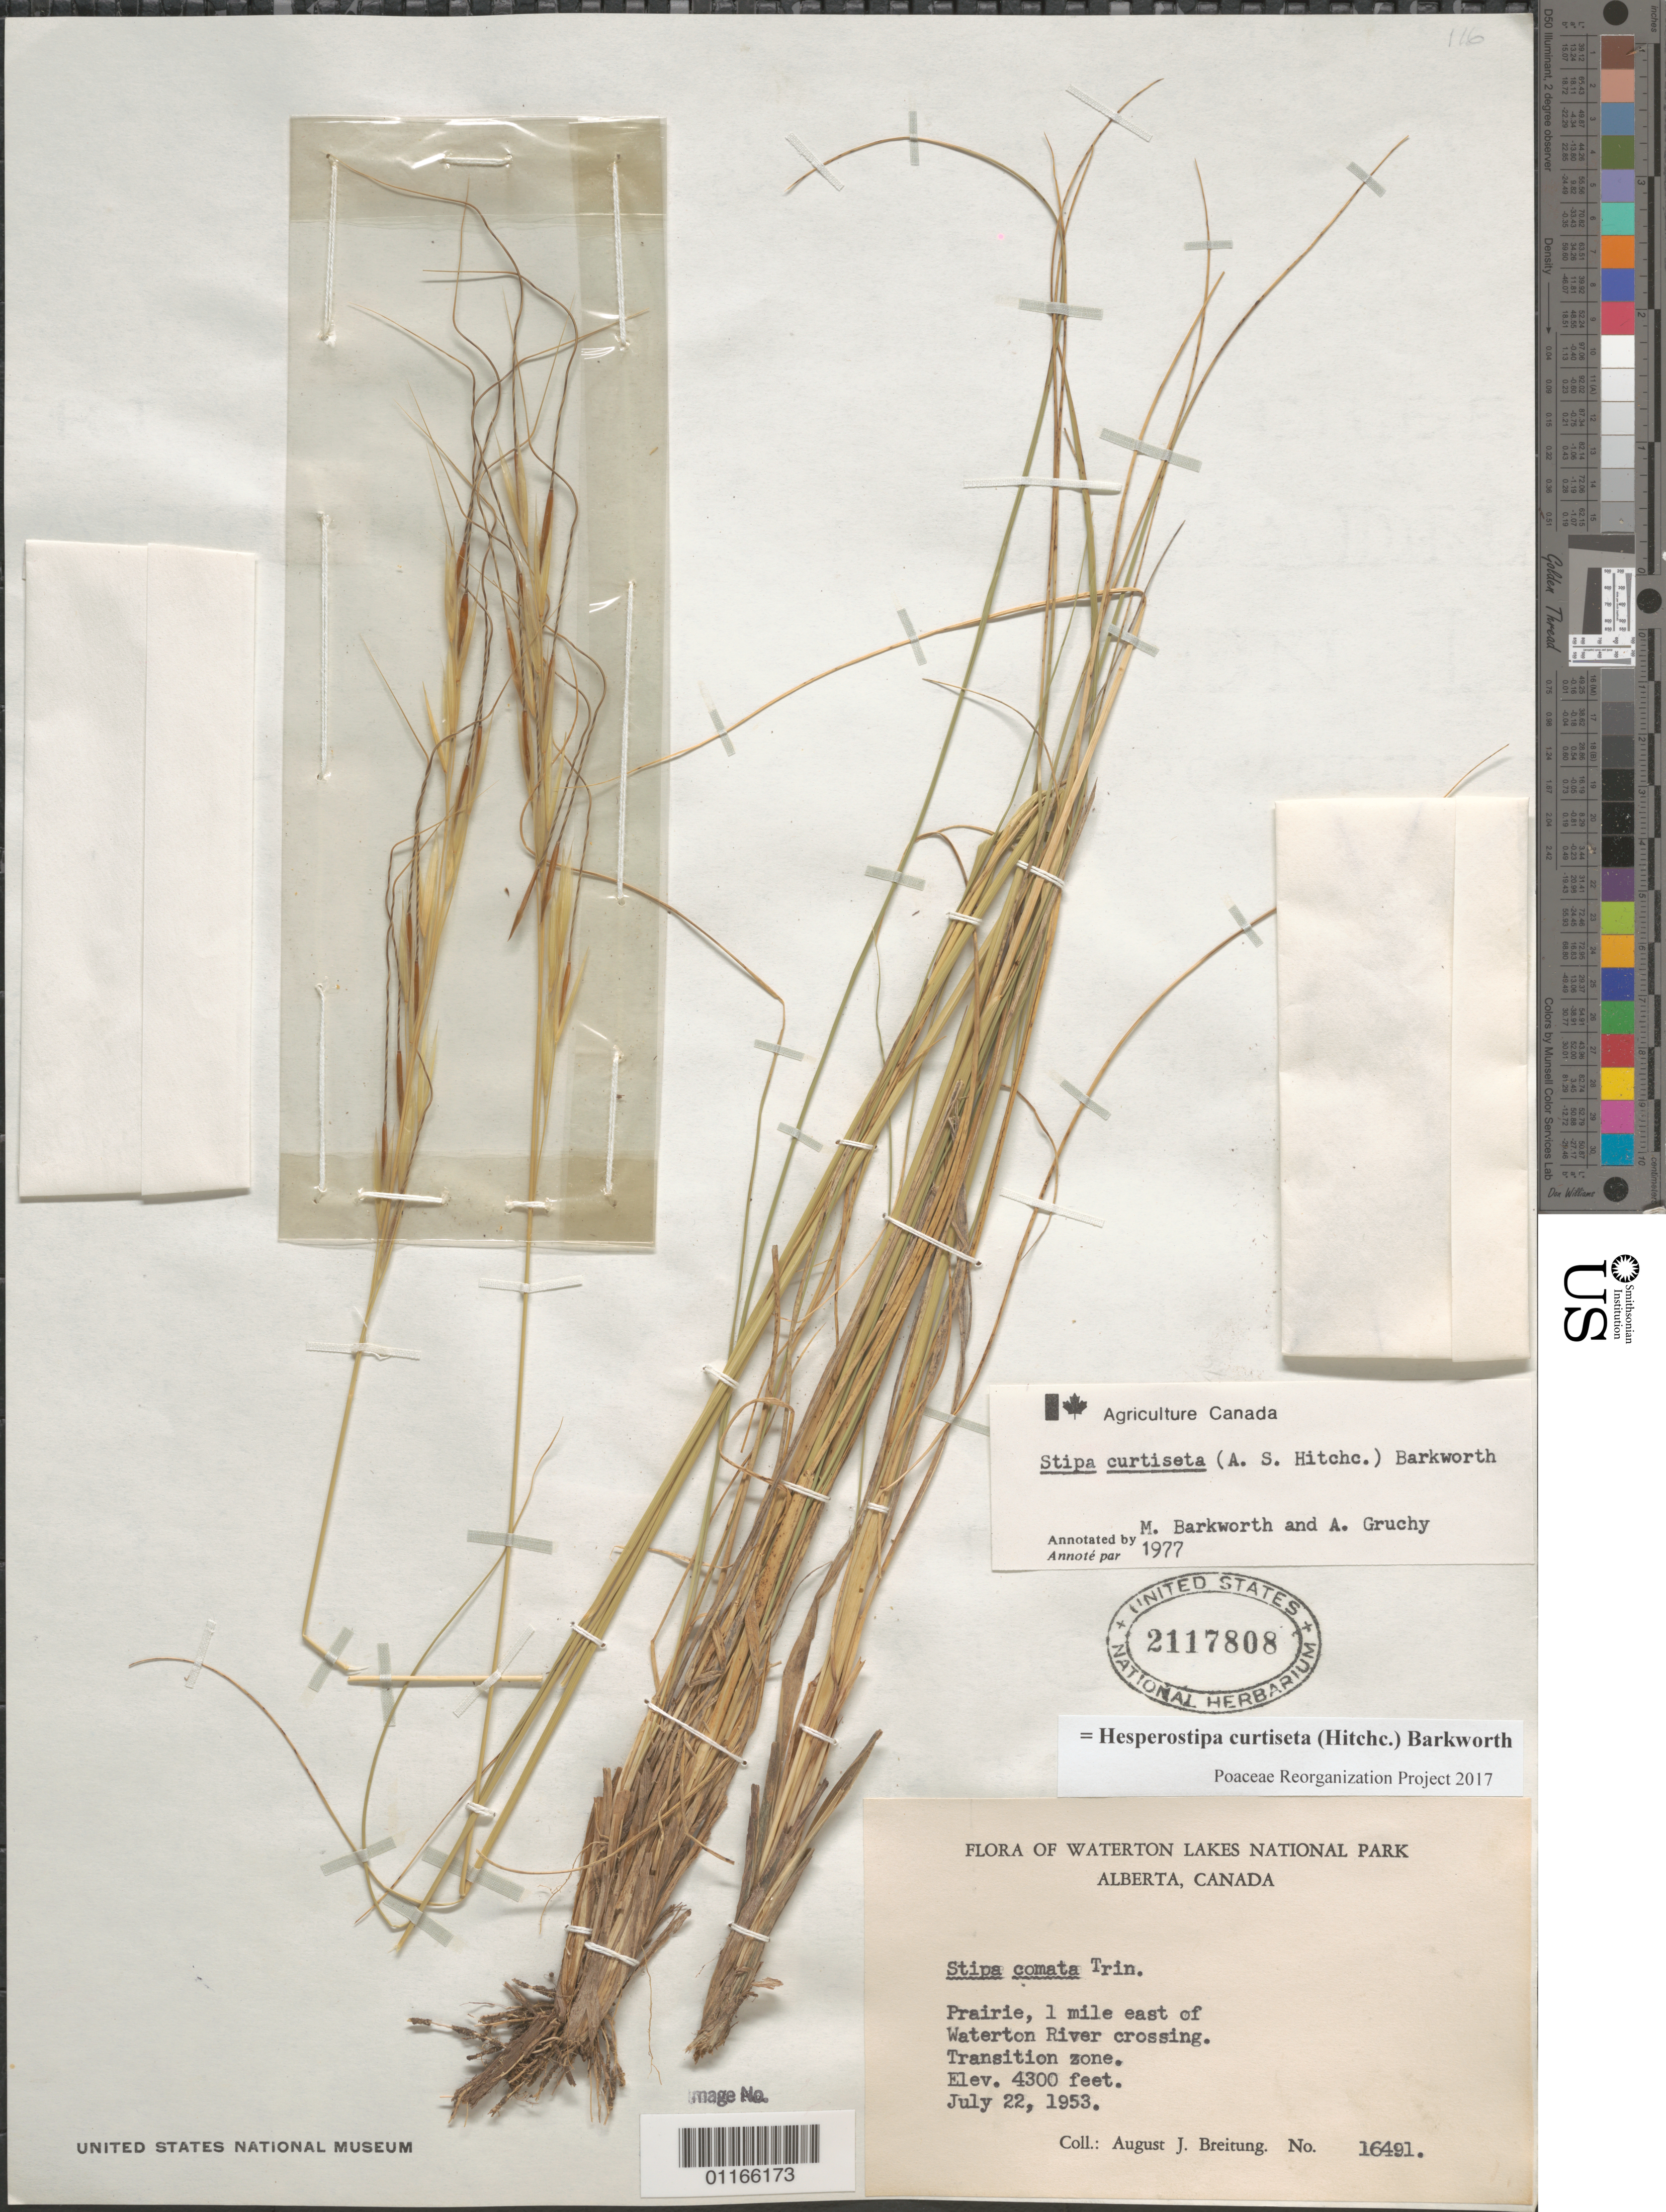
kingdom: Plantae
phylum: Tracheophyta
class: Liliopsida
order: Poales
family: Poaceae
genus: Hesperostipa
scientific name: Hesperostipa curtiseta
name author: (Hitchc.) Barkworth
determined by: Poaceae Reorganization Project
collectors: A. J. Breitung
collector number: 16491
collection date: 1953-07-22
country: Canada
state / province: Alberta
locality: Waterton Lakes National Park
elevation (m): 1311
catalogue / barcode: US 2117808